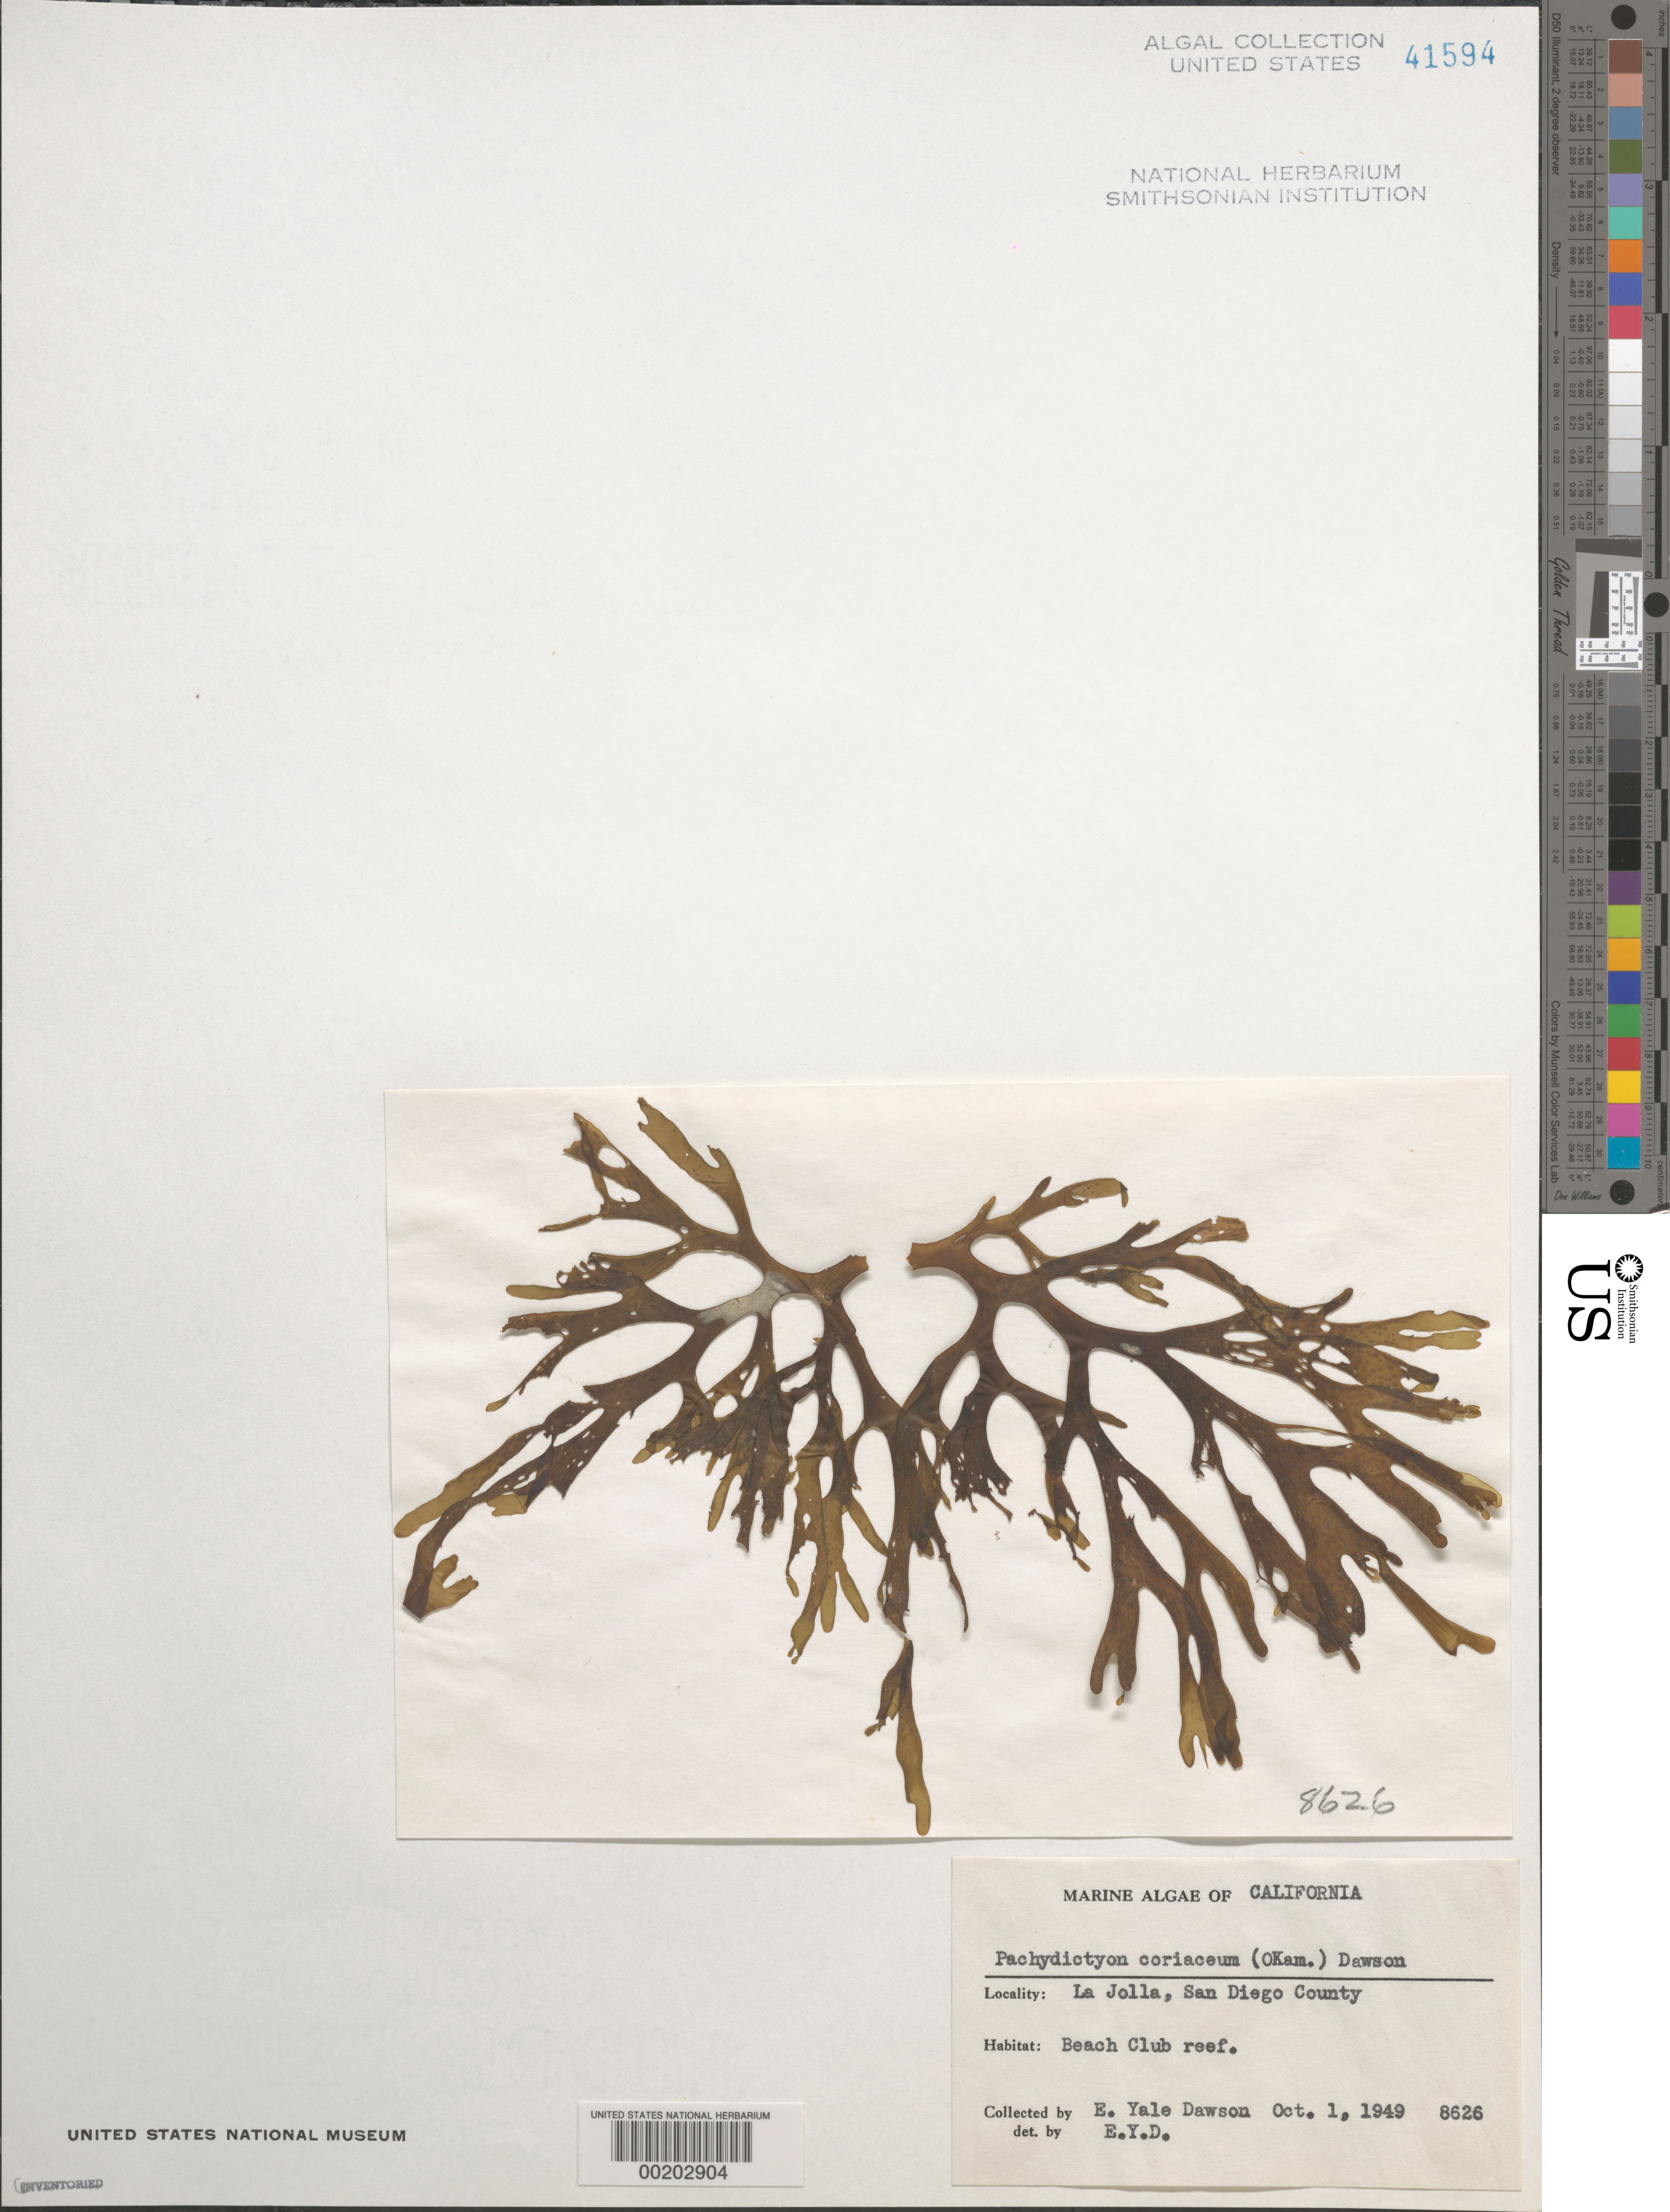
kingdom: Chromista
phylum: Ochrophyta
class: Phaeophyceae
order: Dictyotales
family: Dictyotaceae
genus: Pachydictyon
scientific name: Pachydictyon coriaceum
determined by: Dawson, E. Y.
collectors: E. Y. Dawson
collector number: EYD 8626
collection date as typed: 01 Oct 1949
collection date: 1949-10-01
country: United States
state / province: California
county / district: San Diego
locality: La Jolla, Beach Club Reef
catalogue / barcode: US 41594